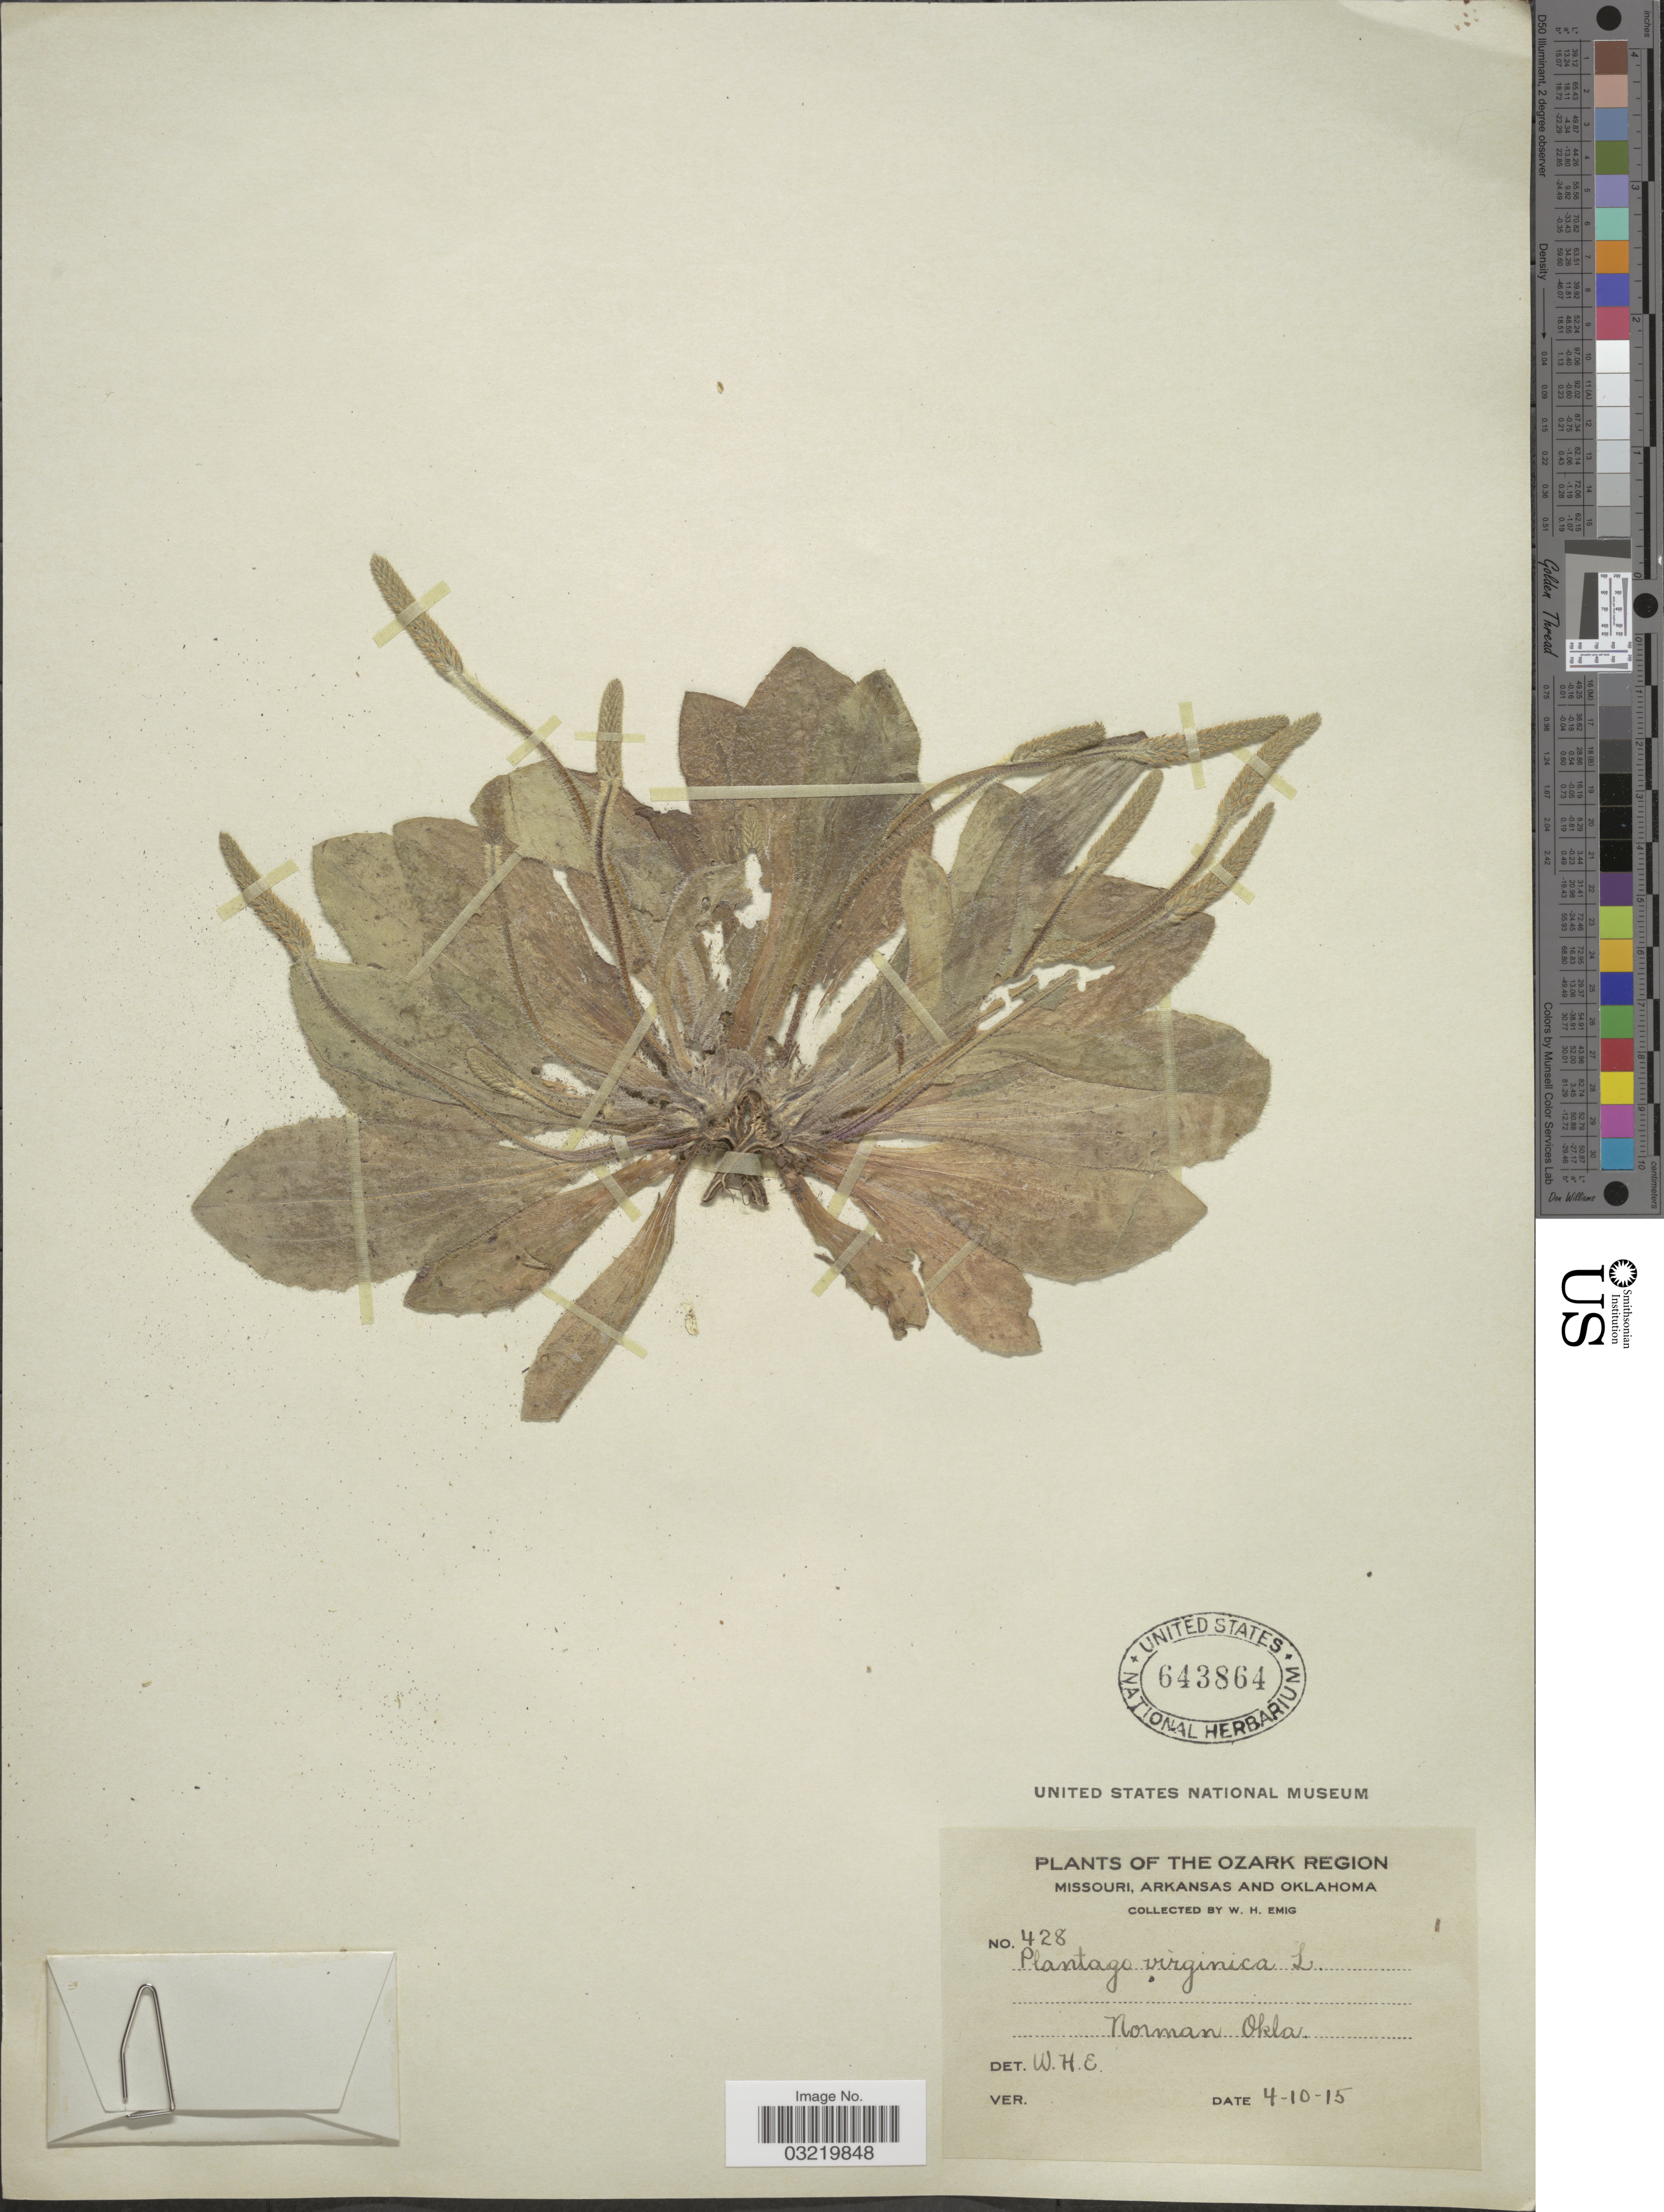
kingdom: Plantae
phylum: Tracheophyta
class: Magnoliopsida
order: Lamiales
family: Plantaginaceae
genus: Plantago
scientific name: Plantago virginica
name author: L.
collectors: W. H. Emig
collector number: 428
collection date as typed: Transcribed d/m/y: 10/4/15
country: United States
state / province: Oklahoma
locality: The Ozark Region, Norman.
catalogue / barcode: US 643864